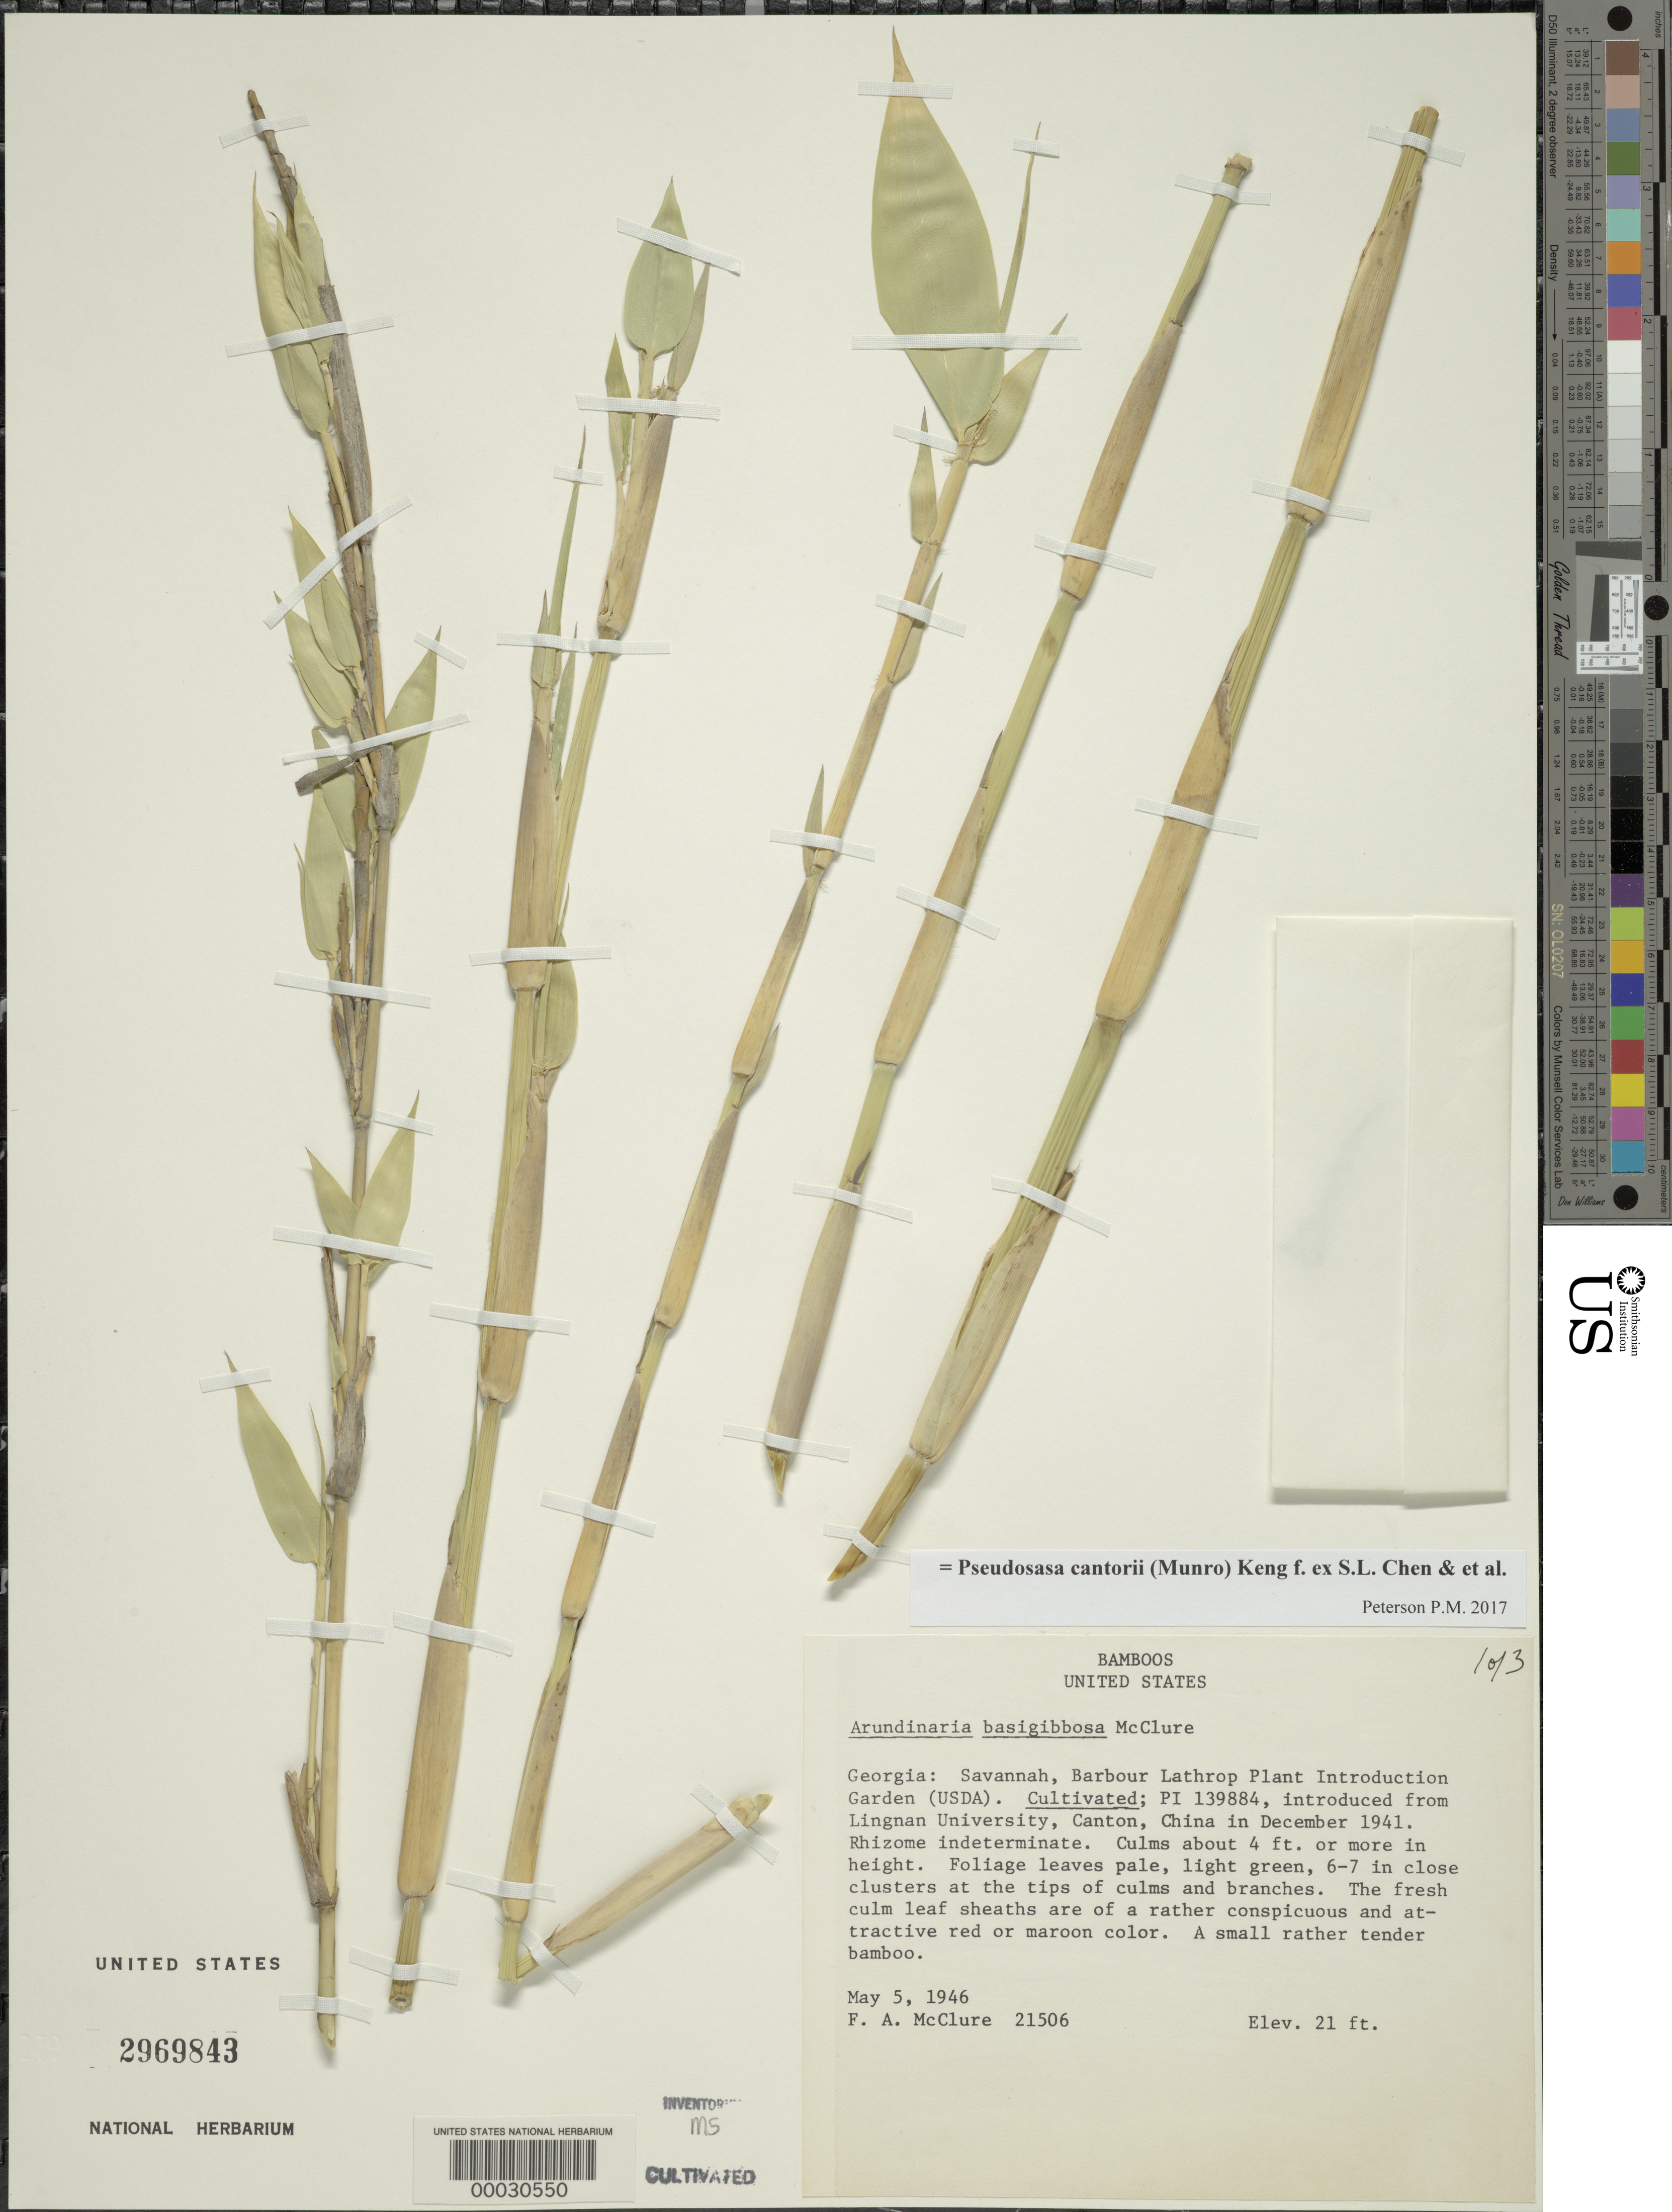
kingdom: Plantae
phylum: Tracheophyta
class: Liliopsida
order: Poales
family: Poaceae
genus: Pseudosasa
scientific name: Pseudosasa cantorii (Munro) Keng f. ex S.L. Chen et al.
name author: (Munro) Keng f. ex S.L. Chen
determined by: Poaceae Reorganization Project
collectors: F. A. McClure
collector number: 21506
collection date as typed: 05 May 1946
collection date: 1946-05-05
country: United States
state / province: Georgia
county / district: Chatham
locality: Barbour lathrop plant introduction garden-savannah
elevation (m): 6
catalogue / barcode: US 2969843